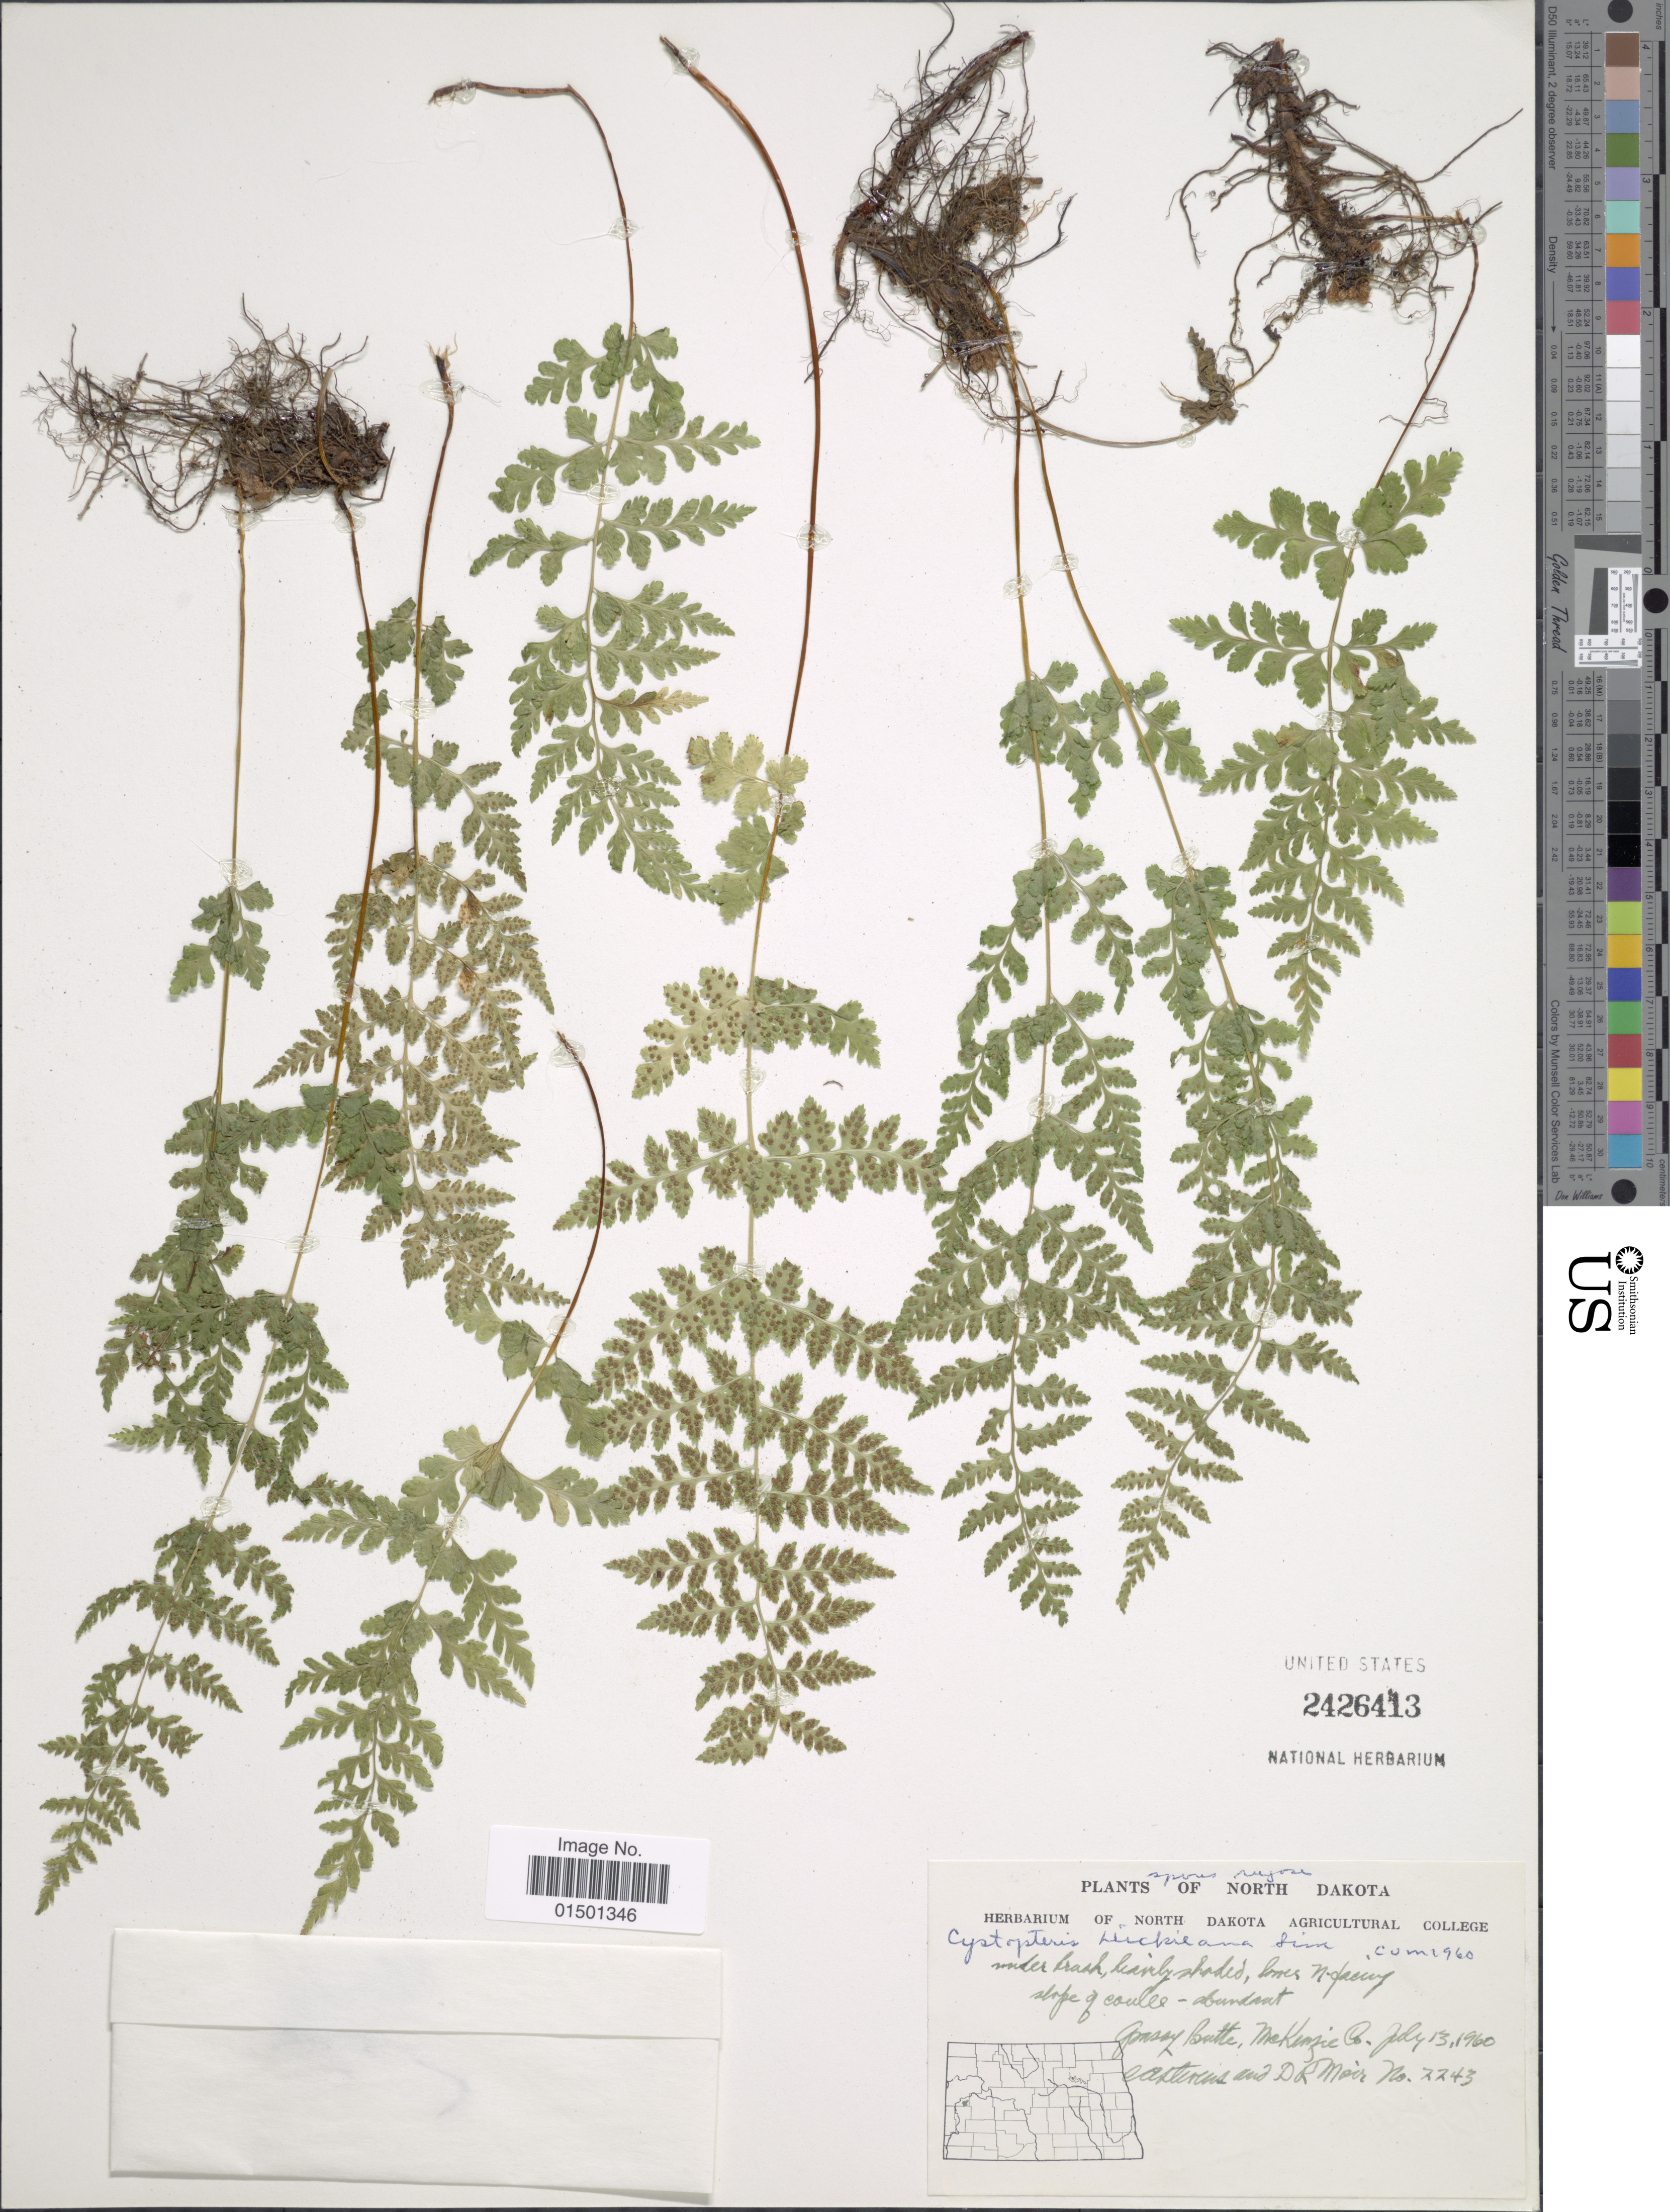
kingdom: Plantae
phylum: Tracheophyta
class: Polypodiopsida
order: Polypodiales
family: Cystopteridaceae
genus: Cystopteris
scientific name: Cystopteris dickieana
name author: R. Sim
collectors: O. A. Stevens & D. Moir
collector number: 2243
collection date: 1960-07-13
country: United States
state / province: North Dakota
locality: Grassy Butte, McKenzie Co.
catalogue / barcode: US 2426413